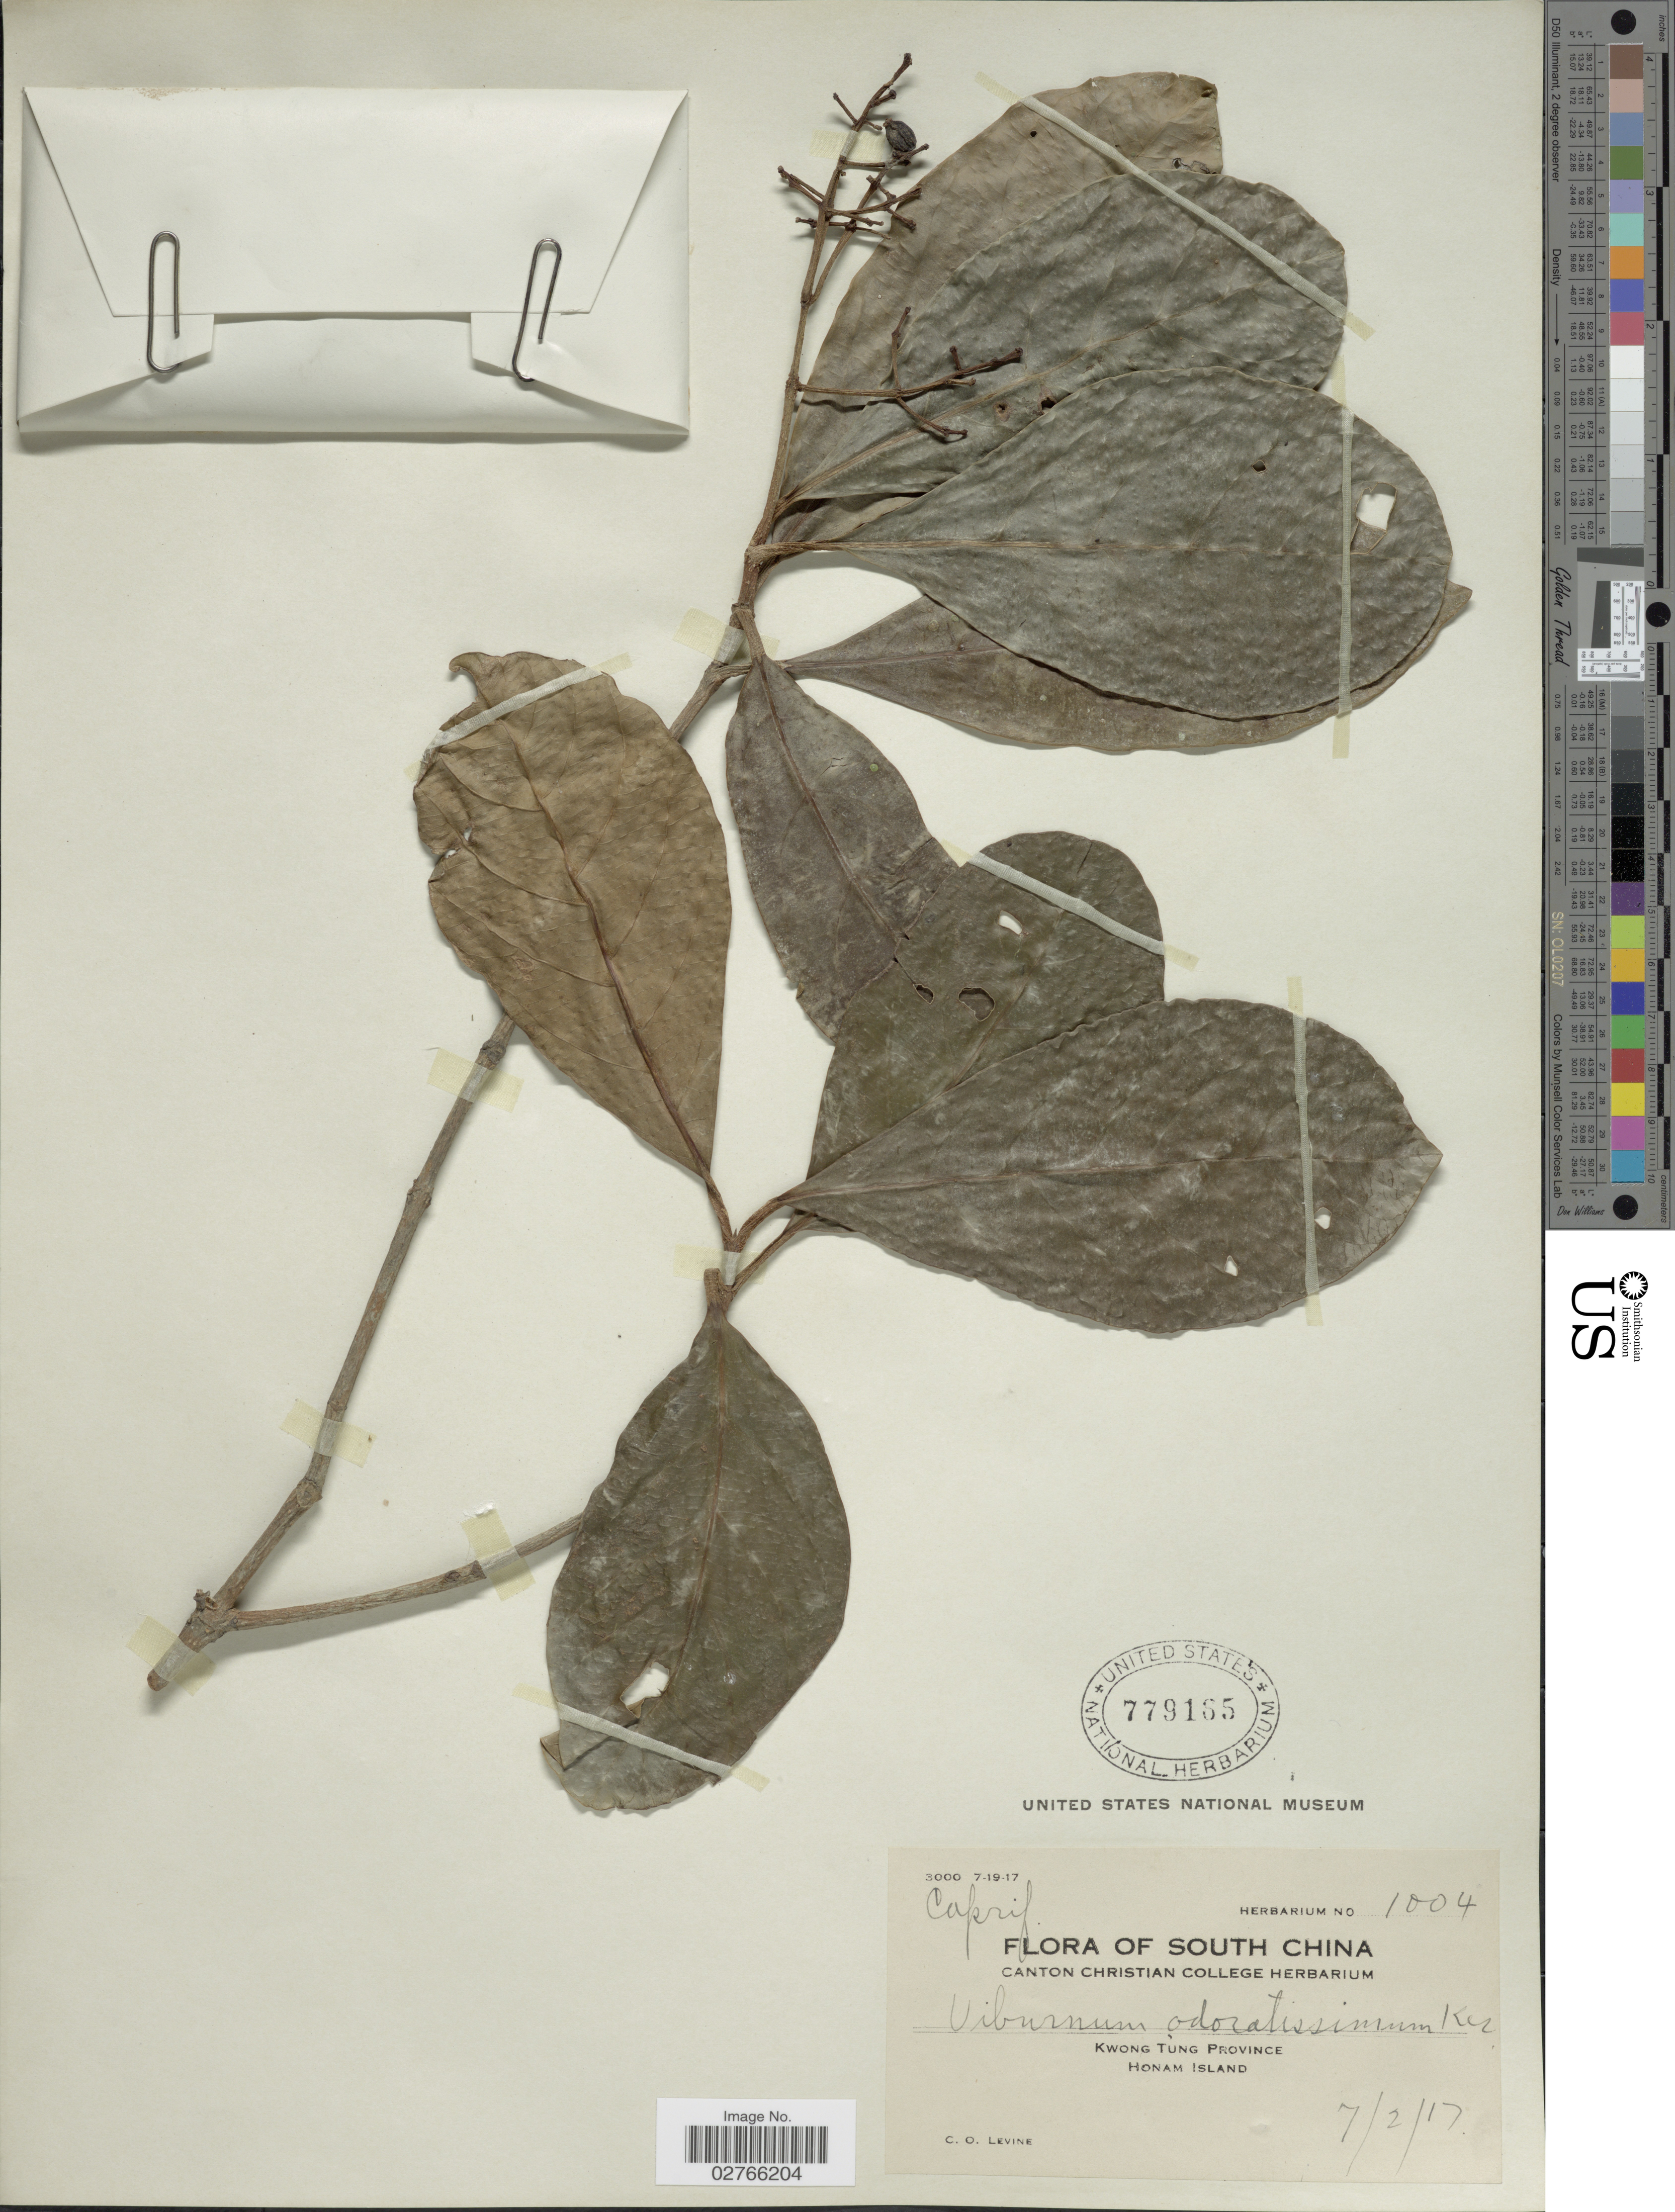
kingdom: Plantae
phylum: Tracheophyta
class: Magnoliopsida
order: Dipsacales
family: Viburnaceae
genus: Viburnum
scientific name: Viburnum odoratissimum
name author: Ker Gawl.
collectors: C. O. Levine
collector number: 1004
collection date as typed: Transcribed d/m/y: 7/2/17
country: China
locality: South China, Kwong Tung Province, Honam Island.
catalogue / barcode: US 779165